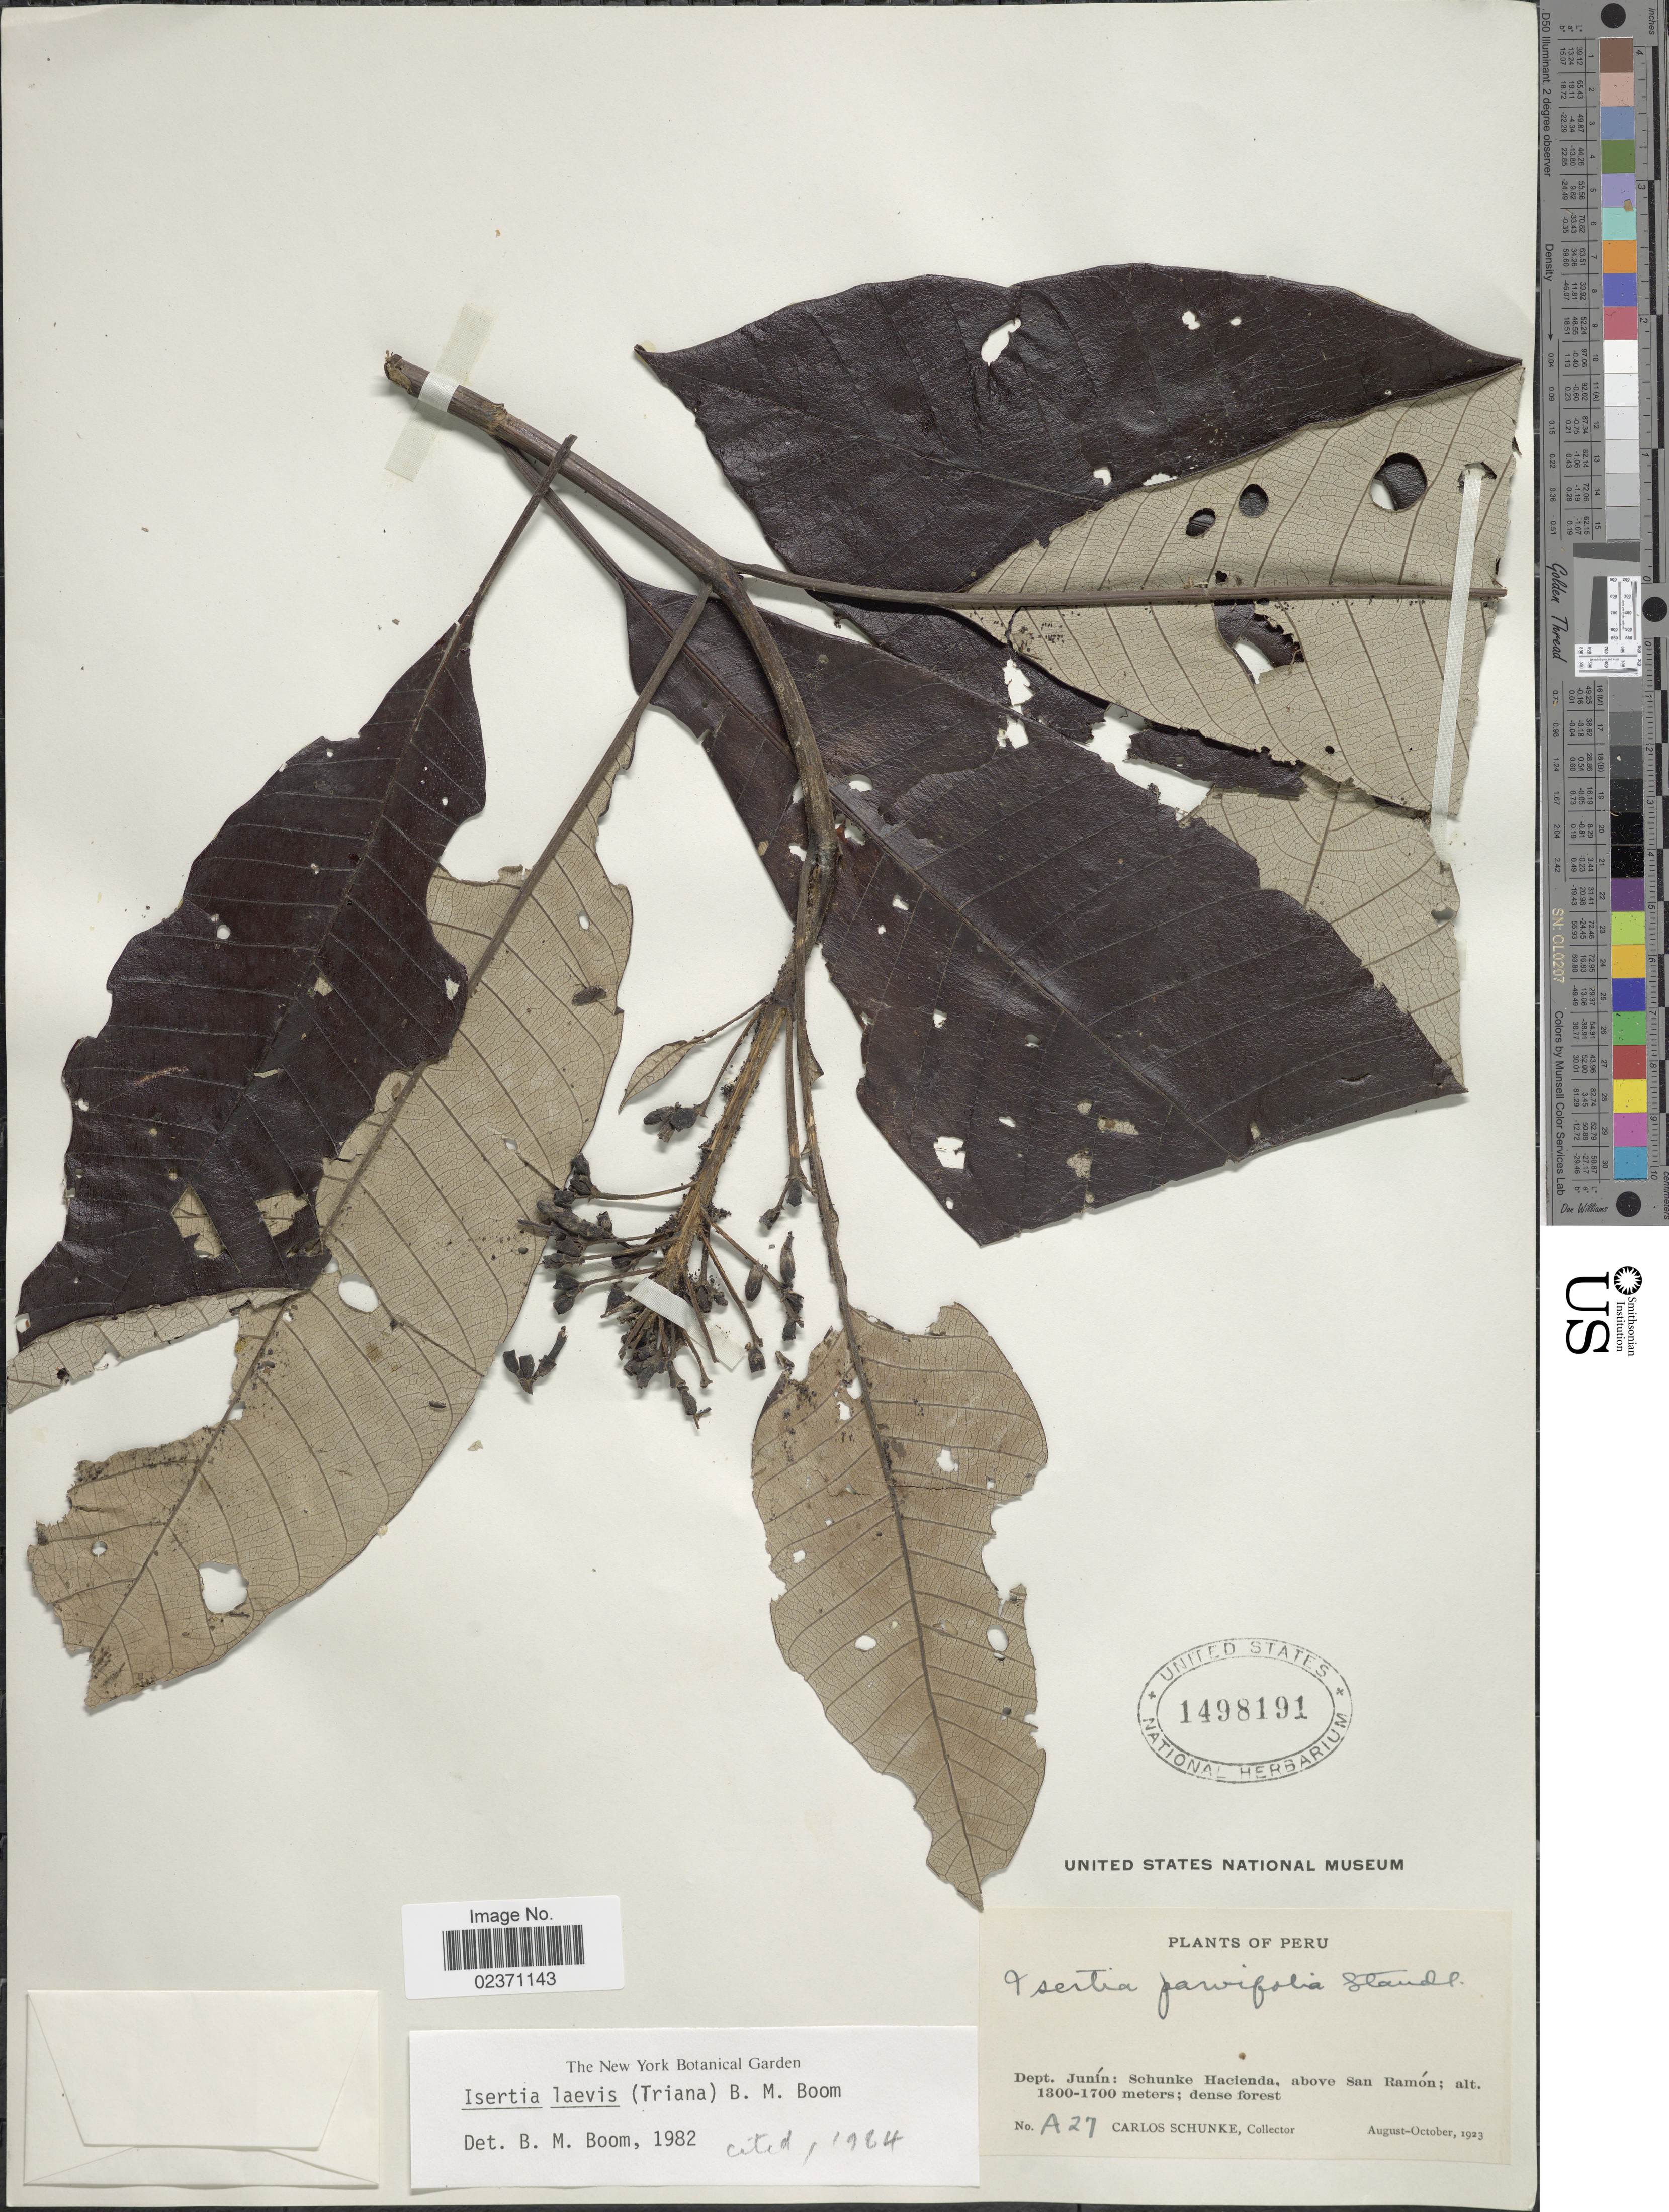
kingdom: Plantae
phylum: Tracheophyta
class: Magnoliopsida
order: Gentianales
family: Rubiaceae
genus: Isertia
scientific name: Isertia laevis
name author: (Triana) B.M. Boom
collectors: C. Schunke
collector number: A27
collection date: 1923-08/1923-10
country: Peru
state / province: Junín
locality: Schunke Hacienda, above San Ramon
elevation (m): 1300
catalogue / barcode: US 1498191